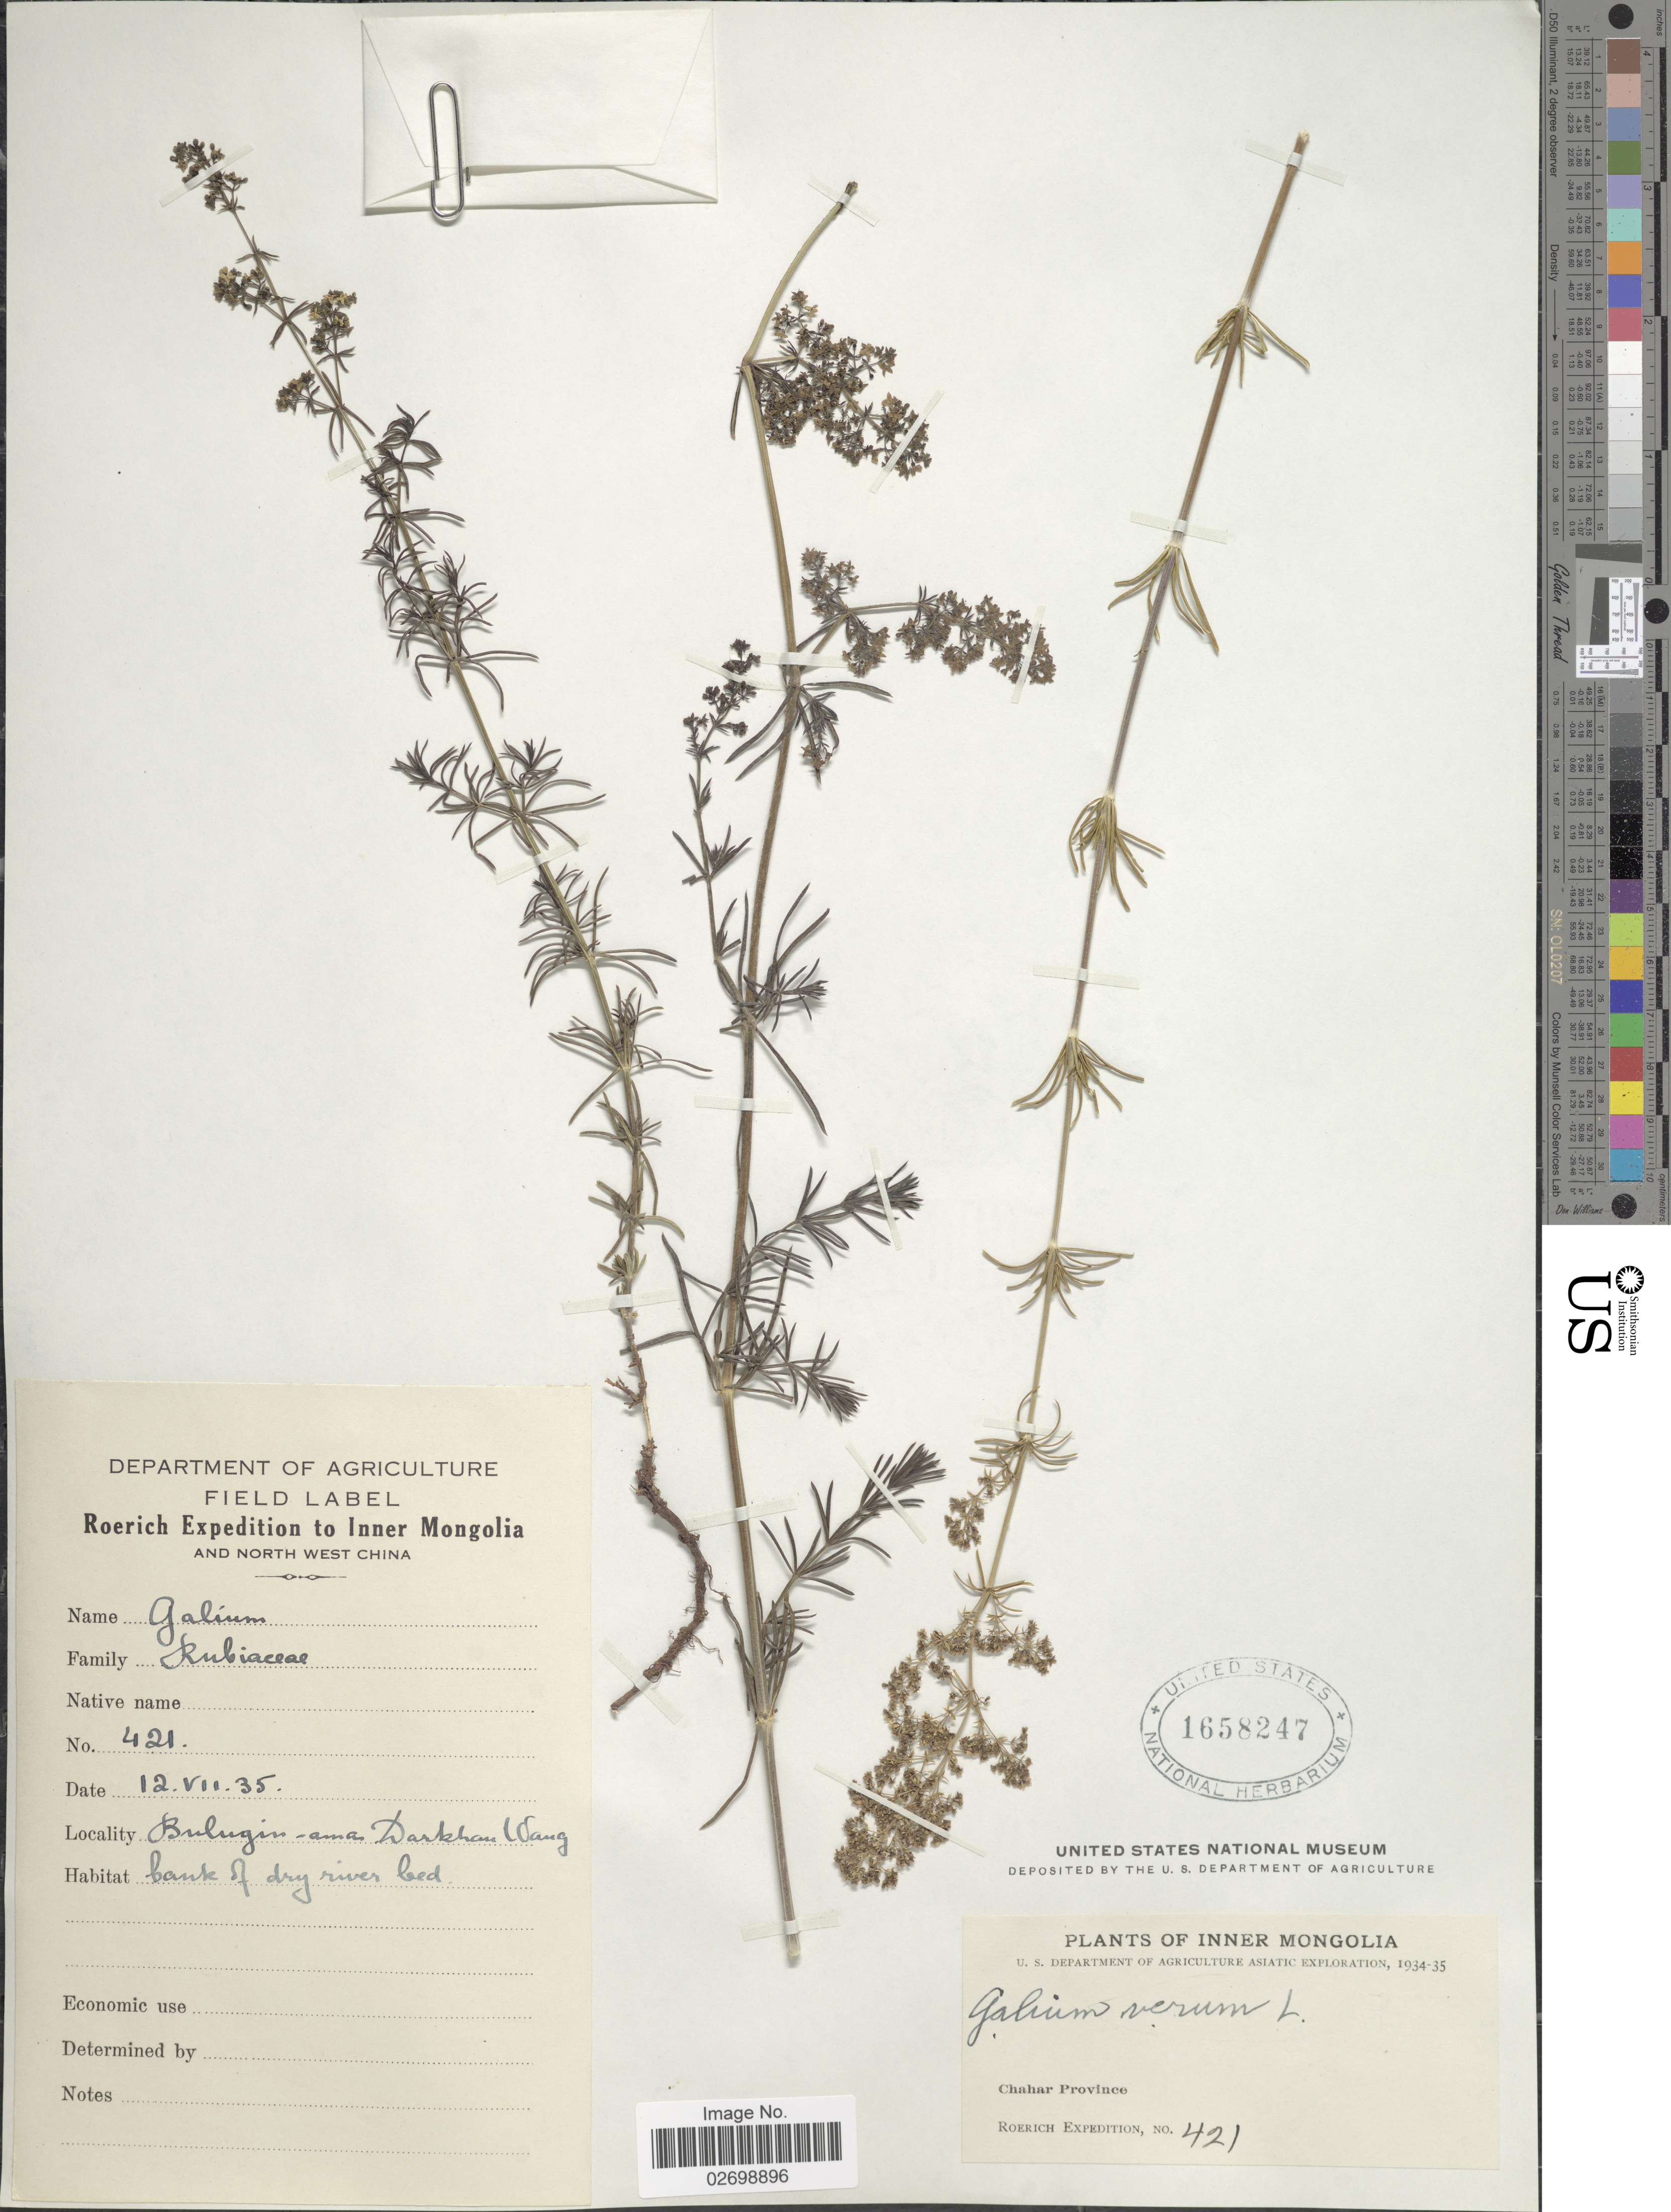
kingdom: Plantae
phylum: Tracheophyta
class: Magnoliopsida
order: Gentianales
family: Rubiaceae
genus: Galium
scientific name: Galium verum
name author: L.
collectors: Roerich Expedition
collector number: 421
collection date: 1935-07-12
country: China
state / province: Nei Monggol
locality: Inner Mongolia. North West China. Chahar Province. Bulugin-ama Darkhan Wang.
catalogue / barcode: US 1658247